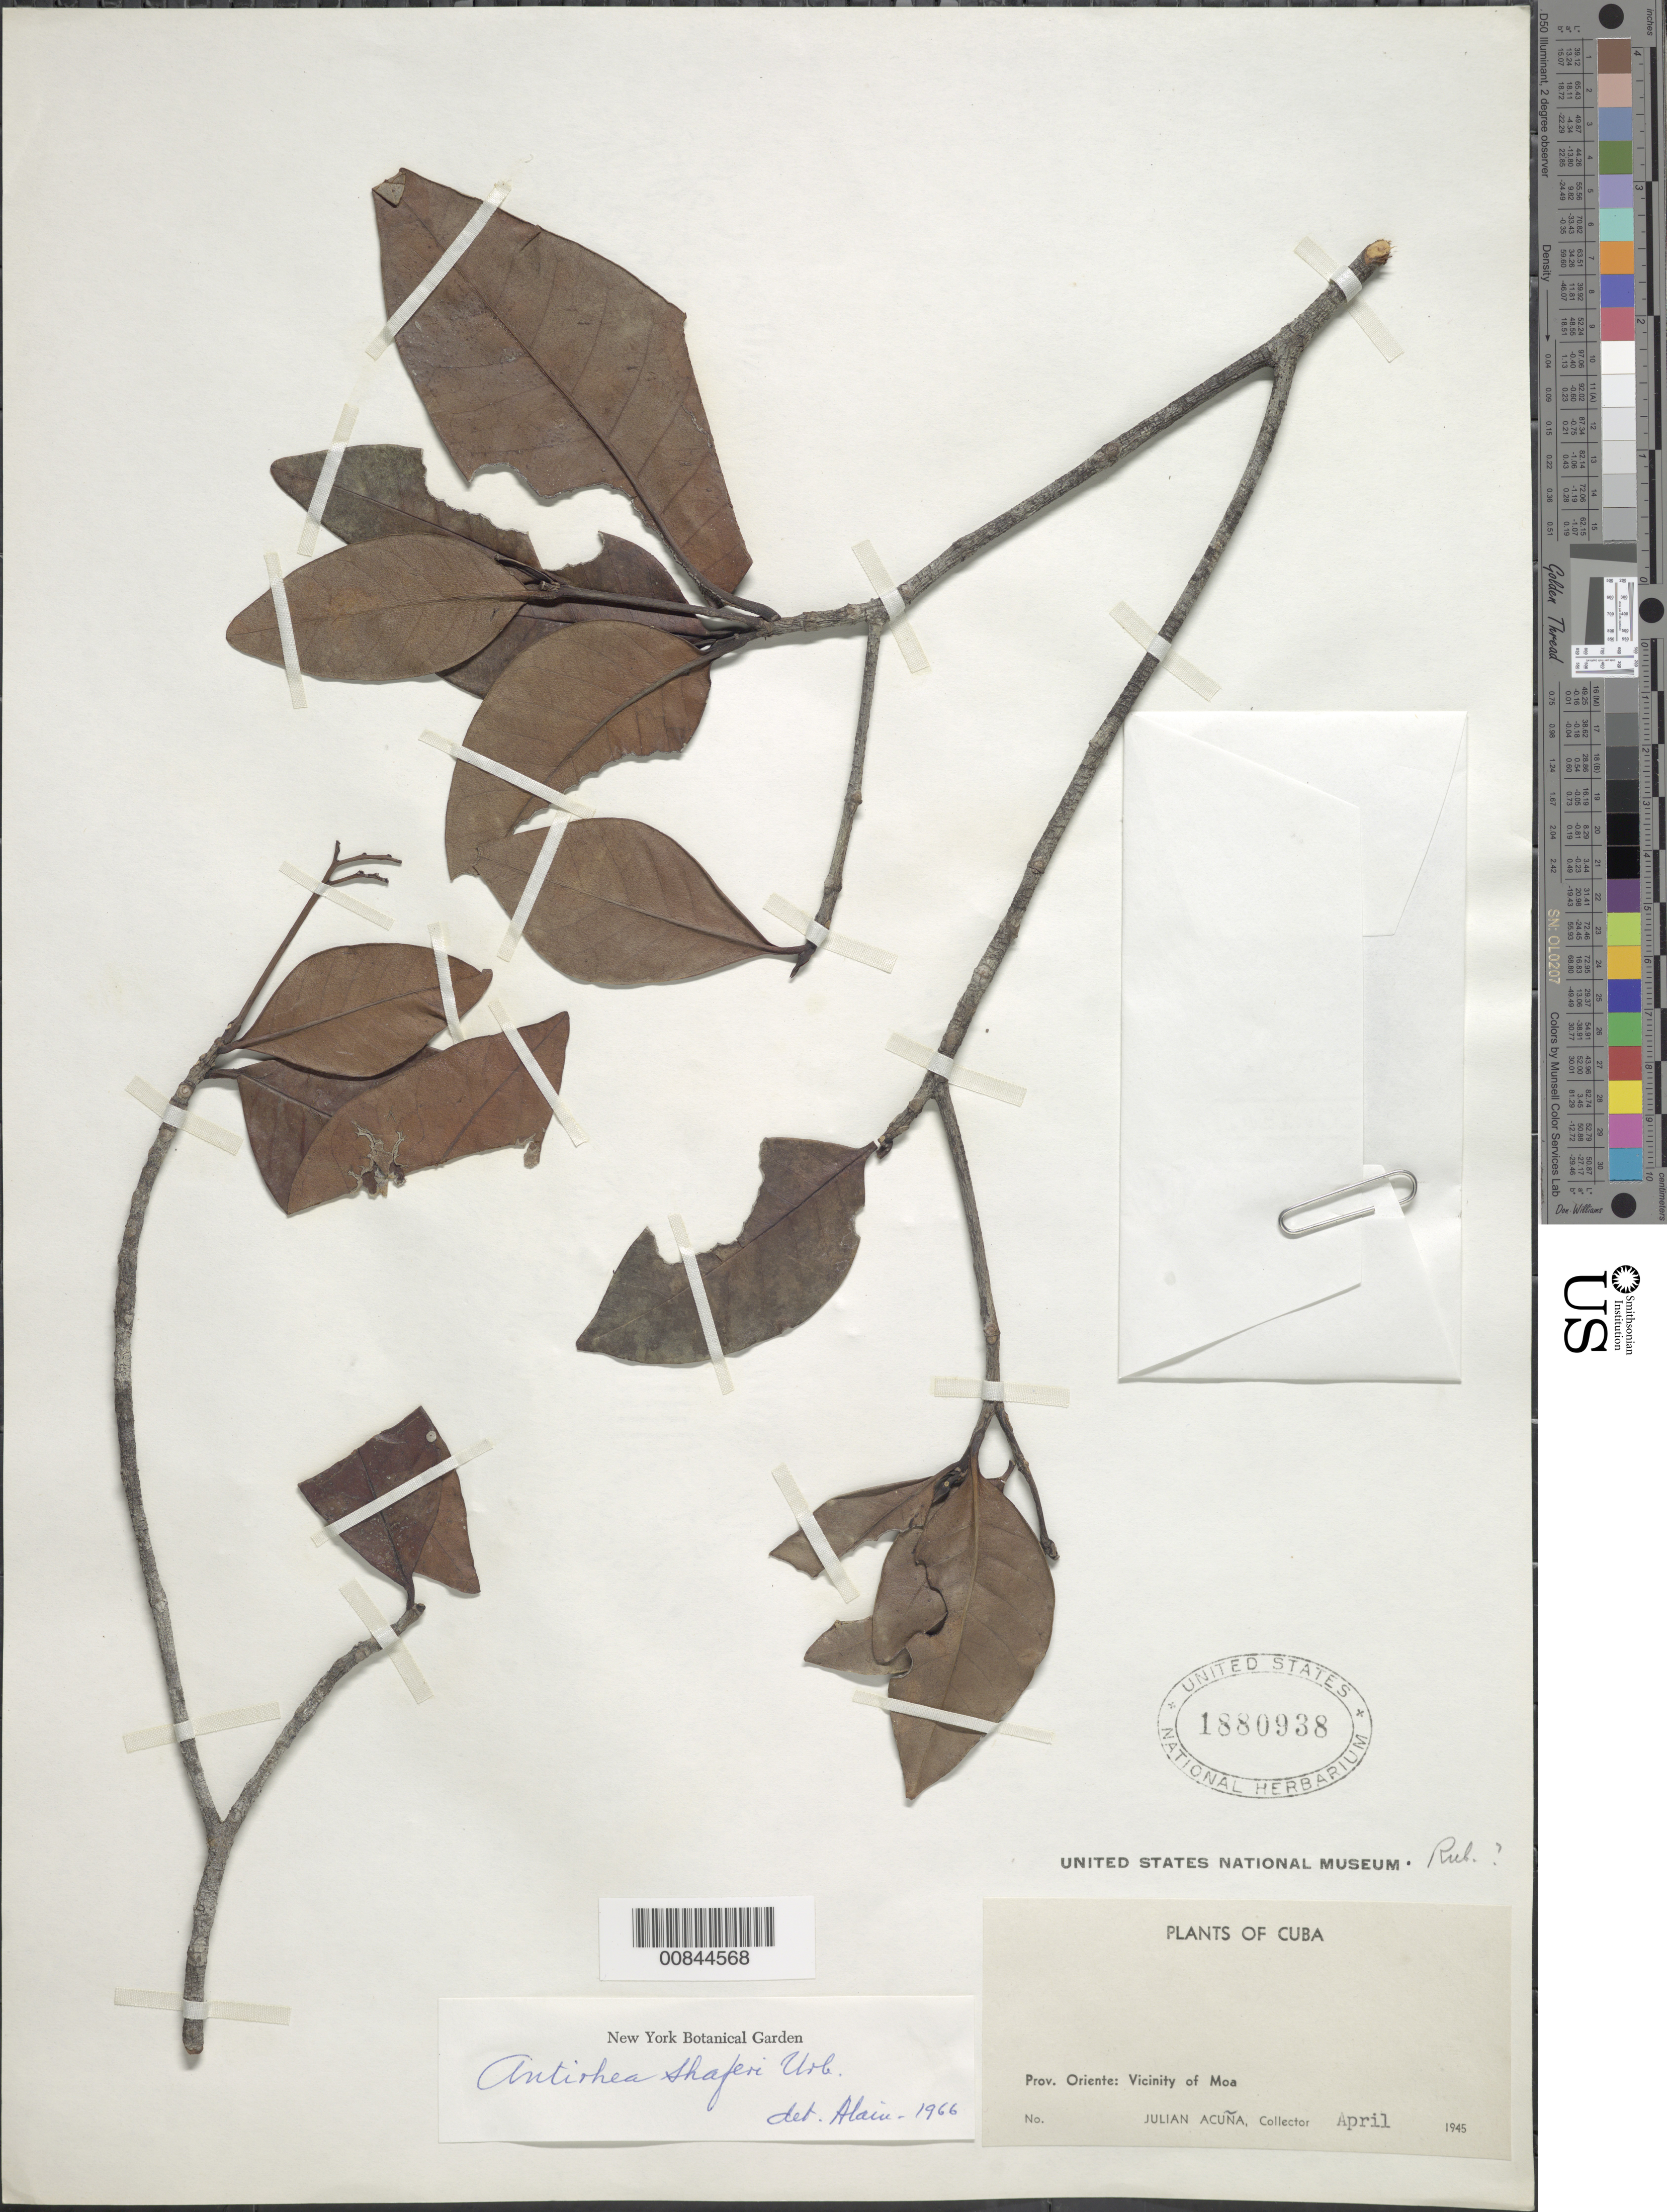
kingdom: Plantae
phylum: Tracheophyta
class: Magnoliopsida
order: Gentianales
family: Rubiaceae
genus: Stenostomum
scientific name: Stenostomum shaferi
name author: (Urb.) Borhidi & Fernández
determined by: Liogier, Alain H.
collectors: J. Acuña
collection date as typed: Apr 1945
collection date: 1945-04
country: Cuba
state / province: Oriente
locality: Vicinity of Moa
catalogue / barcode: US 1880938